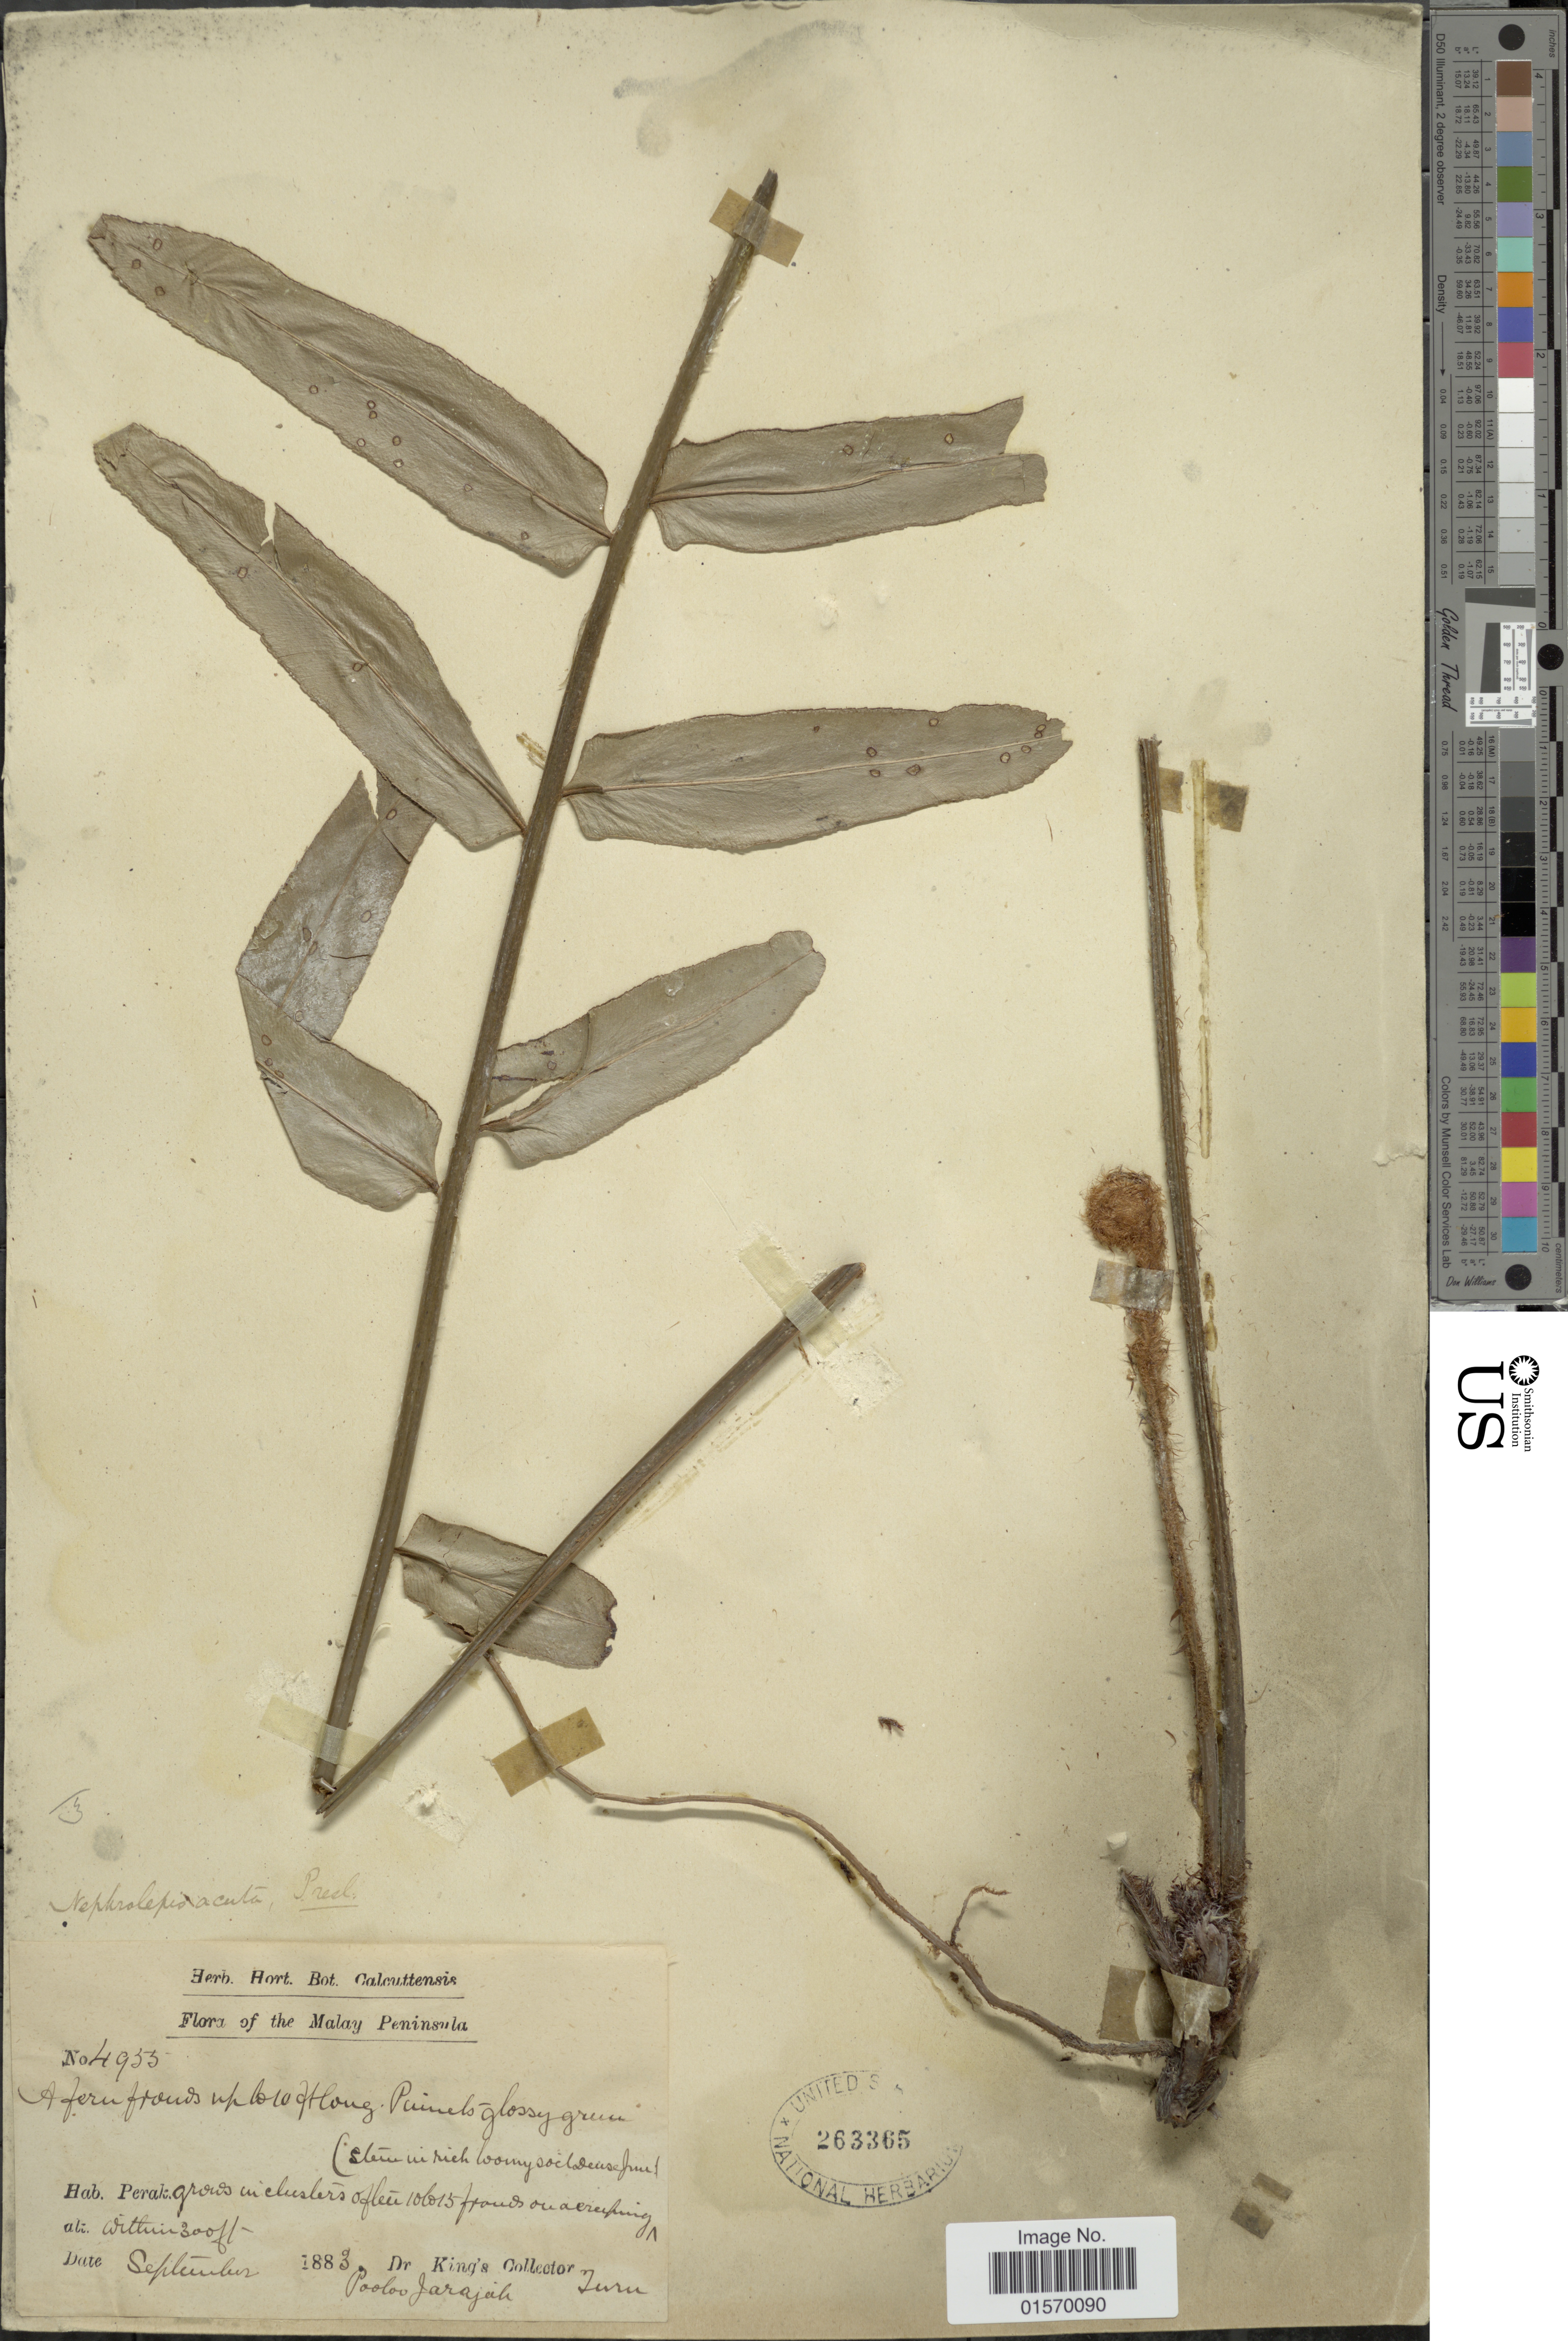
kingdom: Plantae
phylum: Tracheophyta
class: Polypodiopsida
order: Polypodiales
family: Nephrolepidaceae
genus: Nephrolepis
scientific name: Nephrolepis biserrata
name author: (Sw.) Schott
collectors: Dr. King's collector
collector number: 4955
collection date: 1883-09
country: Malaysia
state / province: Perak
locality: Malay Peninsula.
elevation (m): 91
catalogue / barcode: US 263365